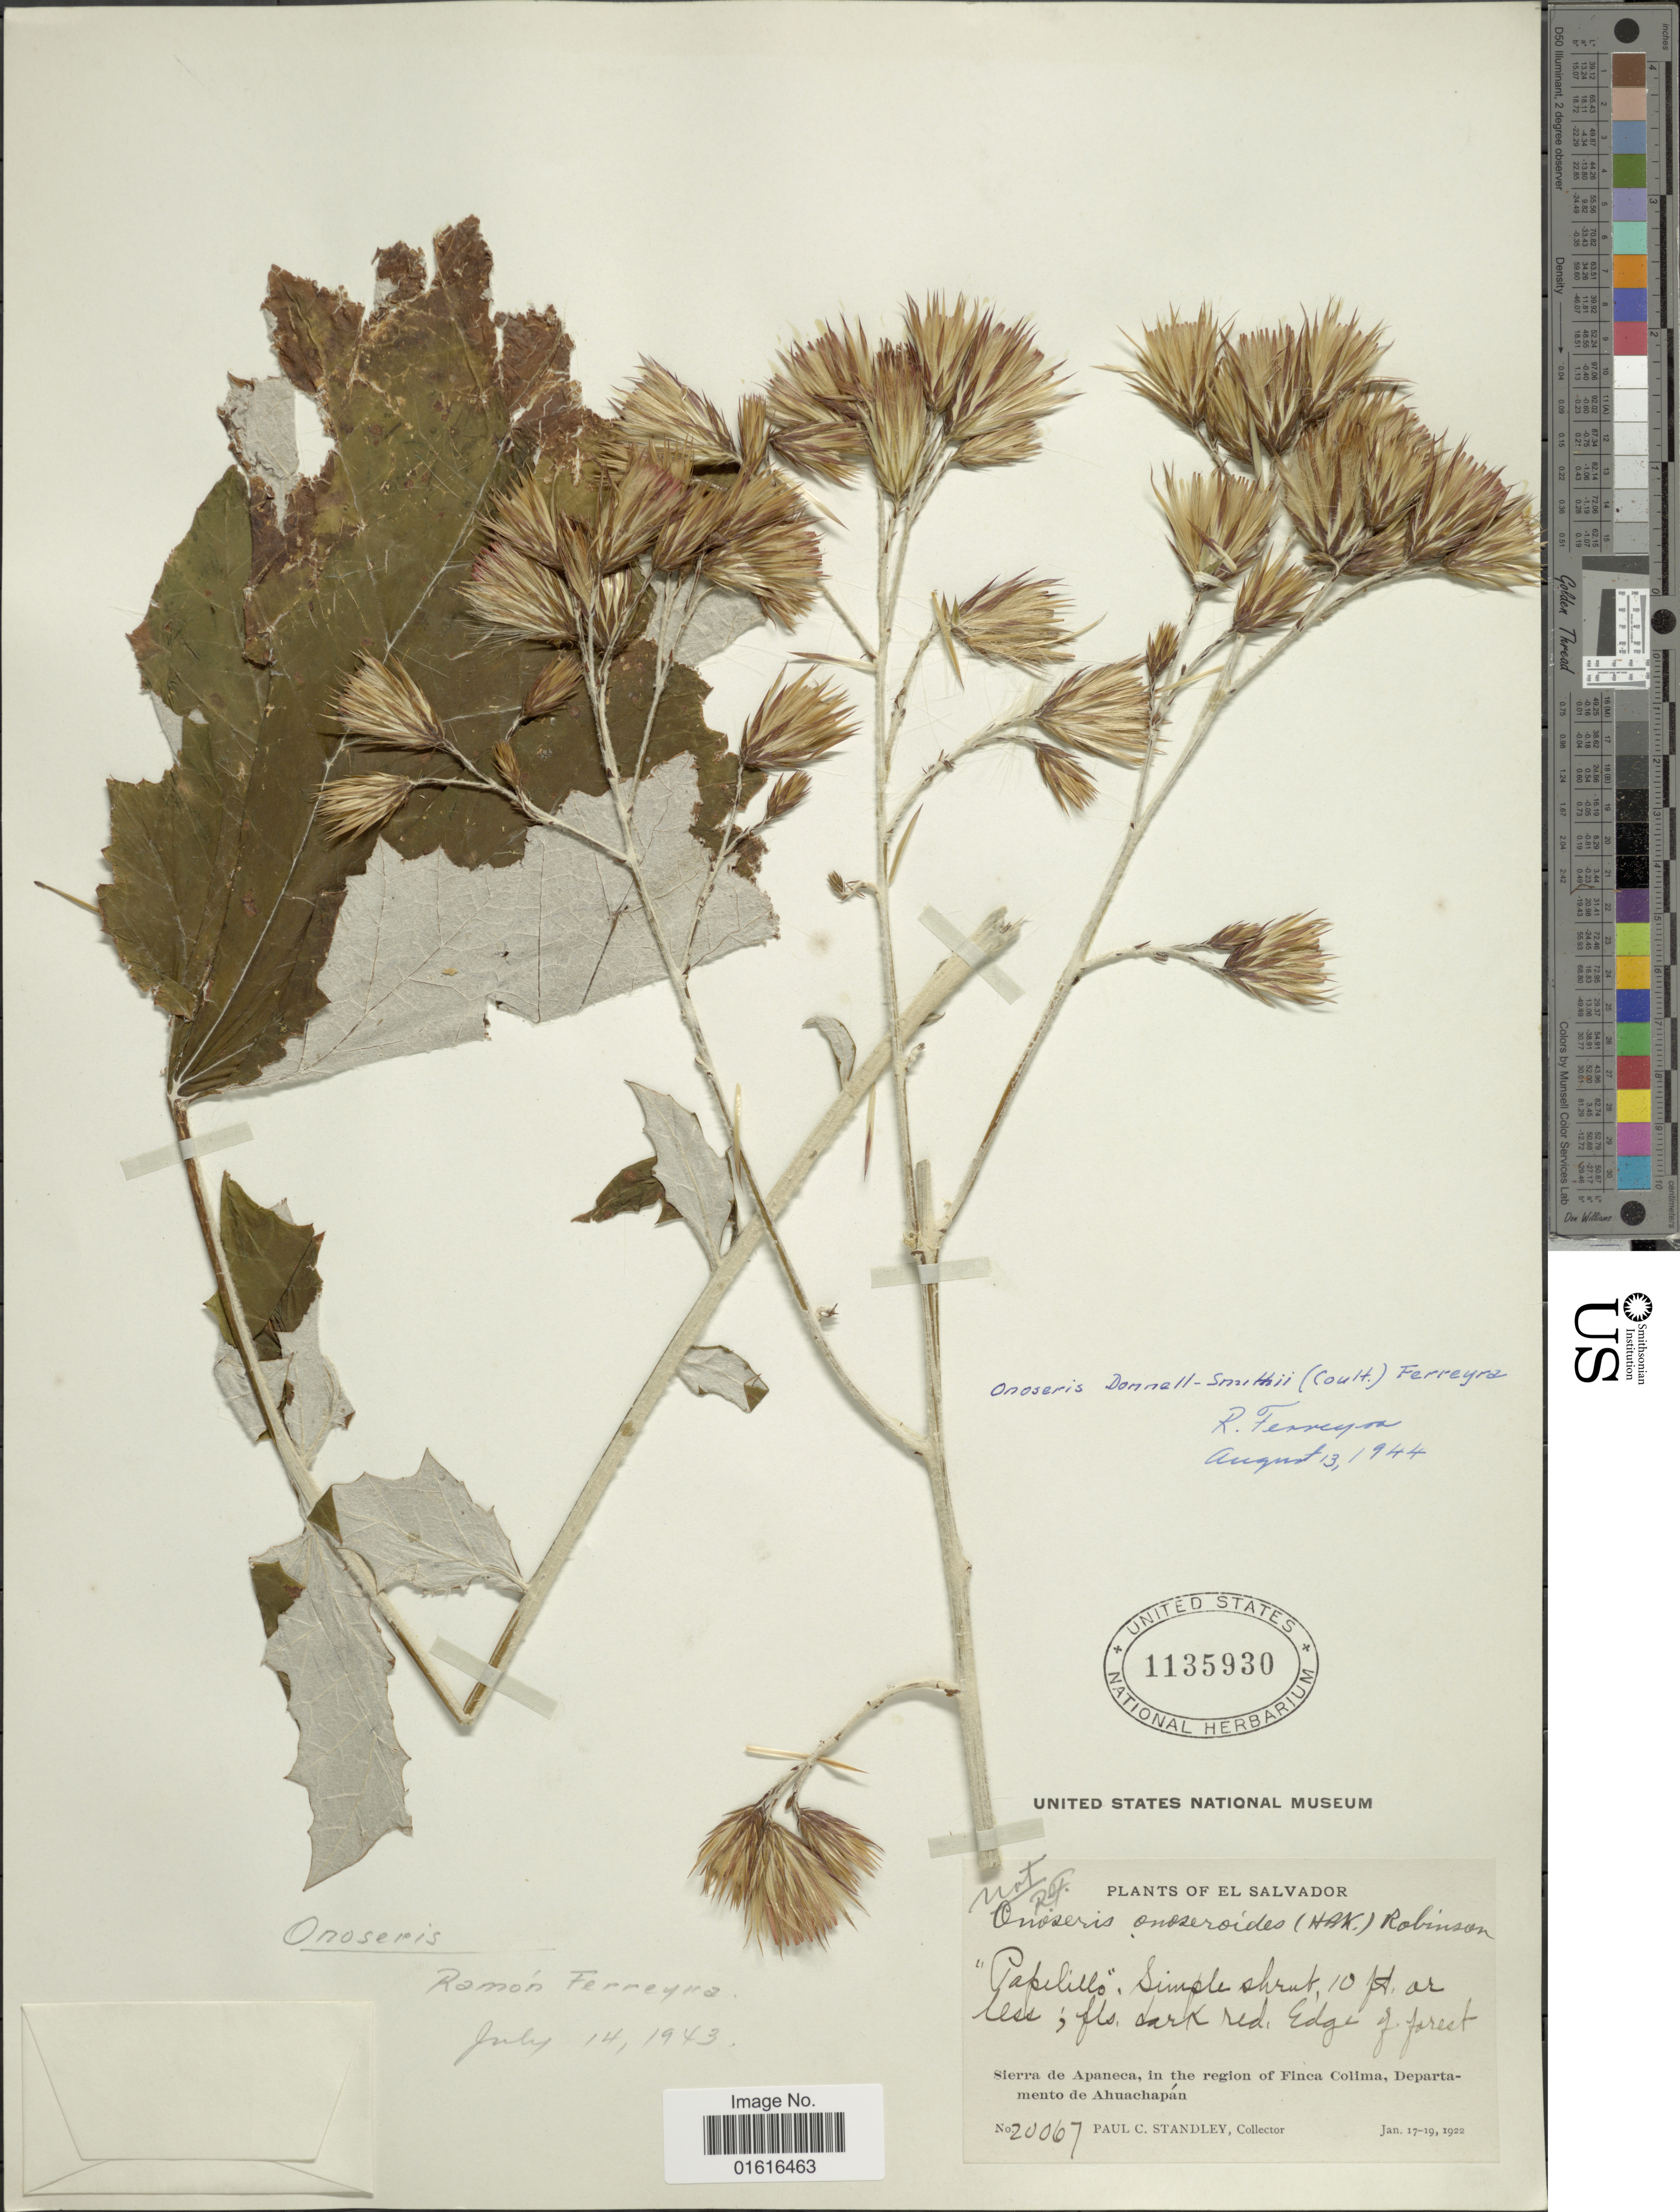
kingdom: Plantae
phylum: Tracheophyta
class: Magnoliopsida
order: Asterales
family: Asteraceae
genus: Onoseris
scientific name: Onoseris donnell-smithii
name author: (J.M. Coult.) Ferreyra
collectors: P. C. Standley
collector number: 20067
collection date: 1922-01-17/1922-01-19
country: El Salvador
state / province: Ahuachapan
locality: Sierra de Apaneca, in the region of Finca Colima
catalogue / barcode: US 1135930